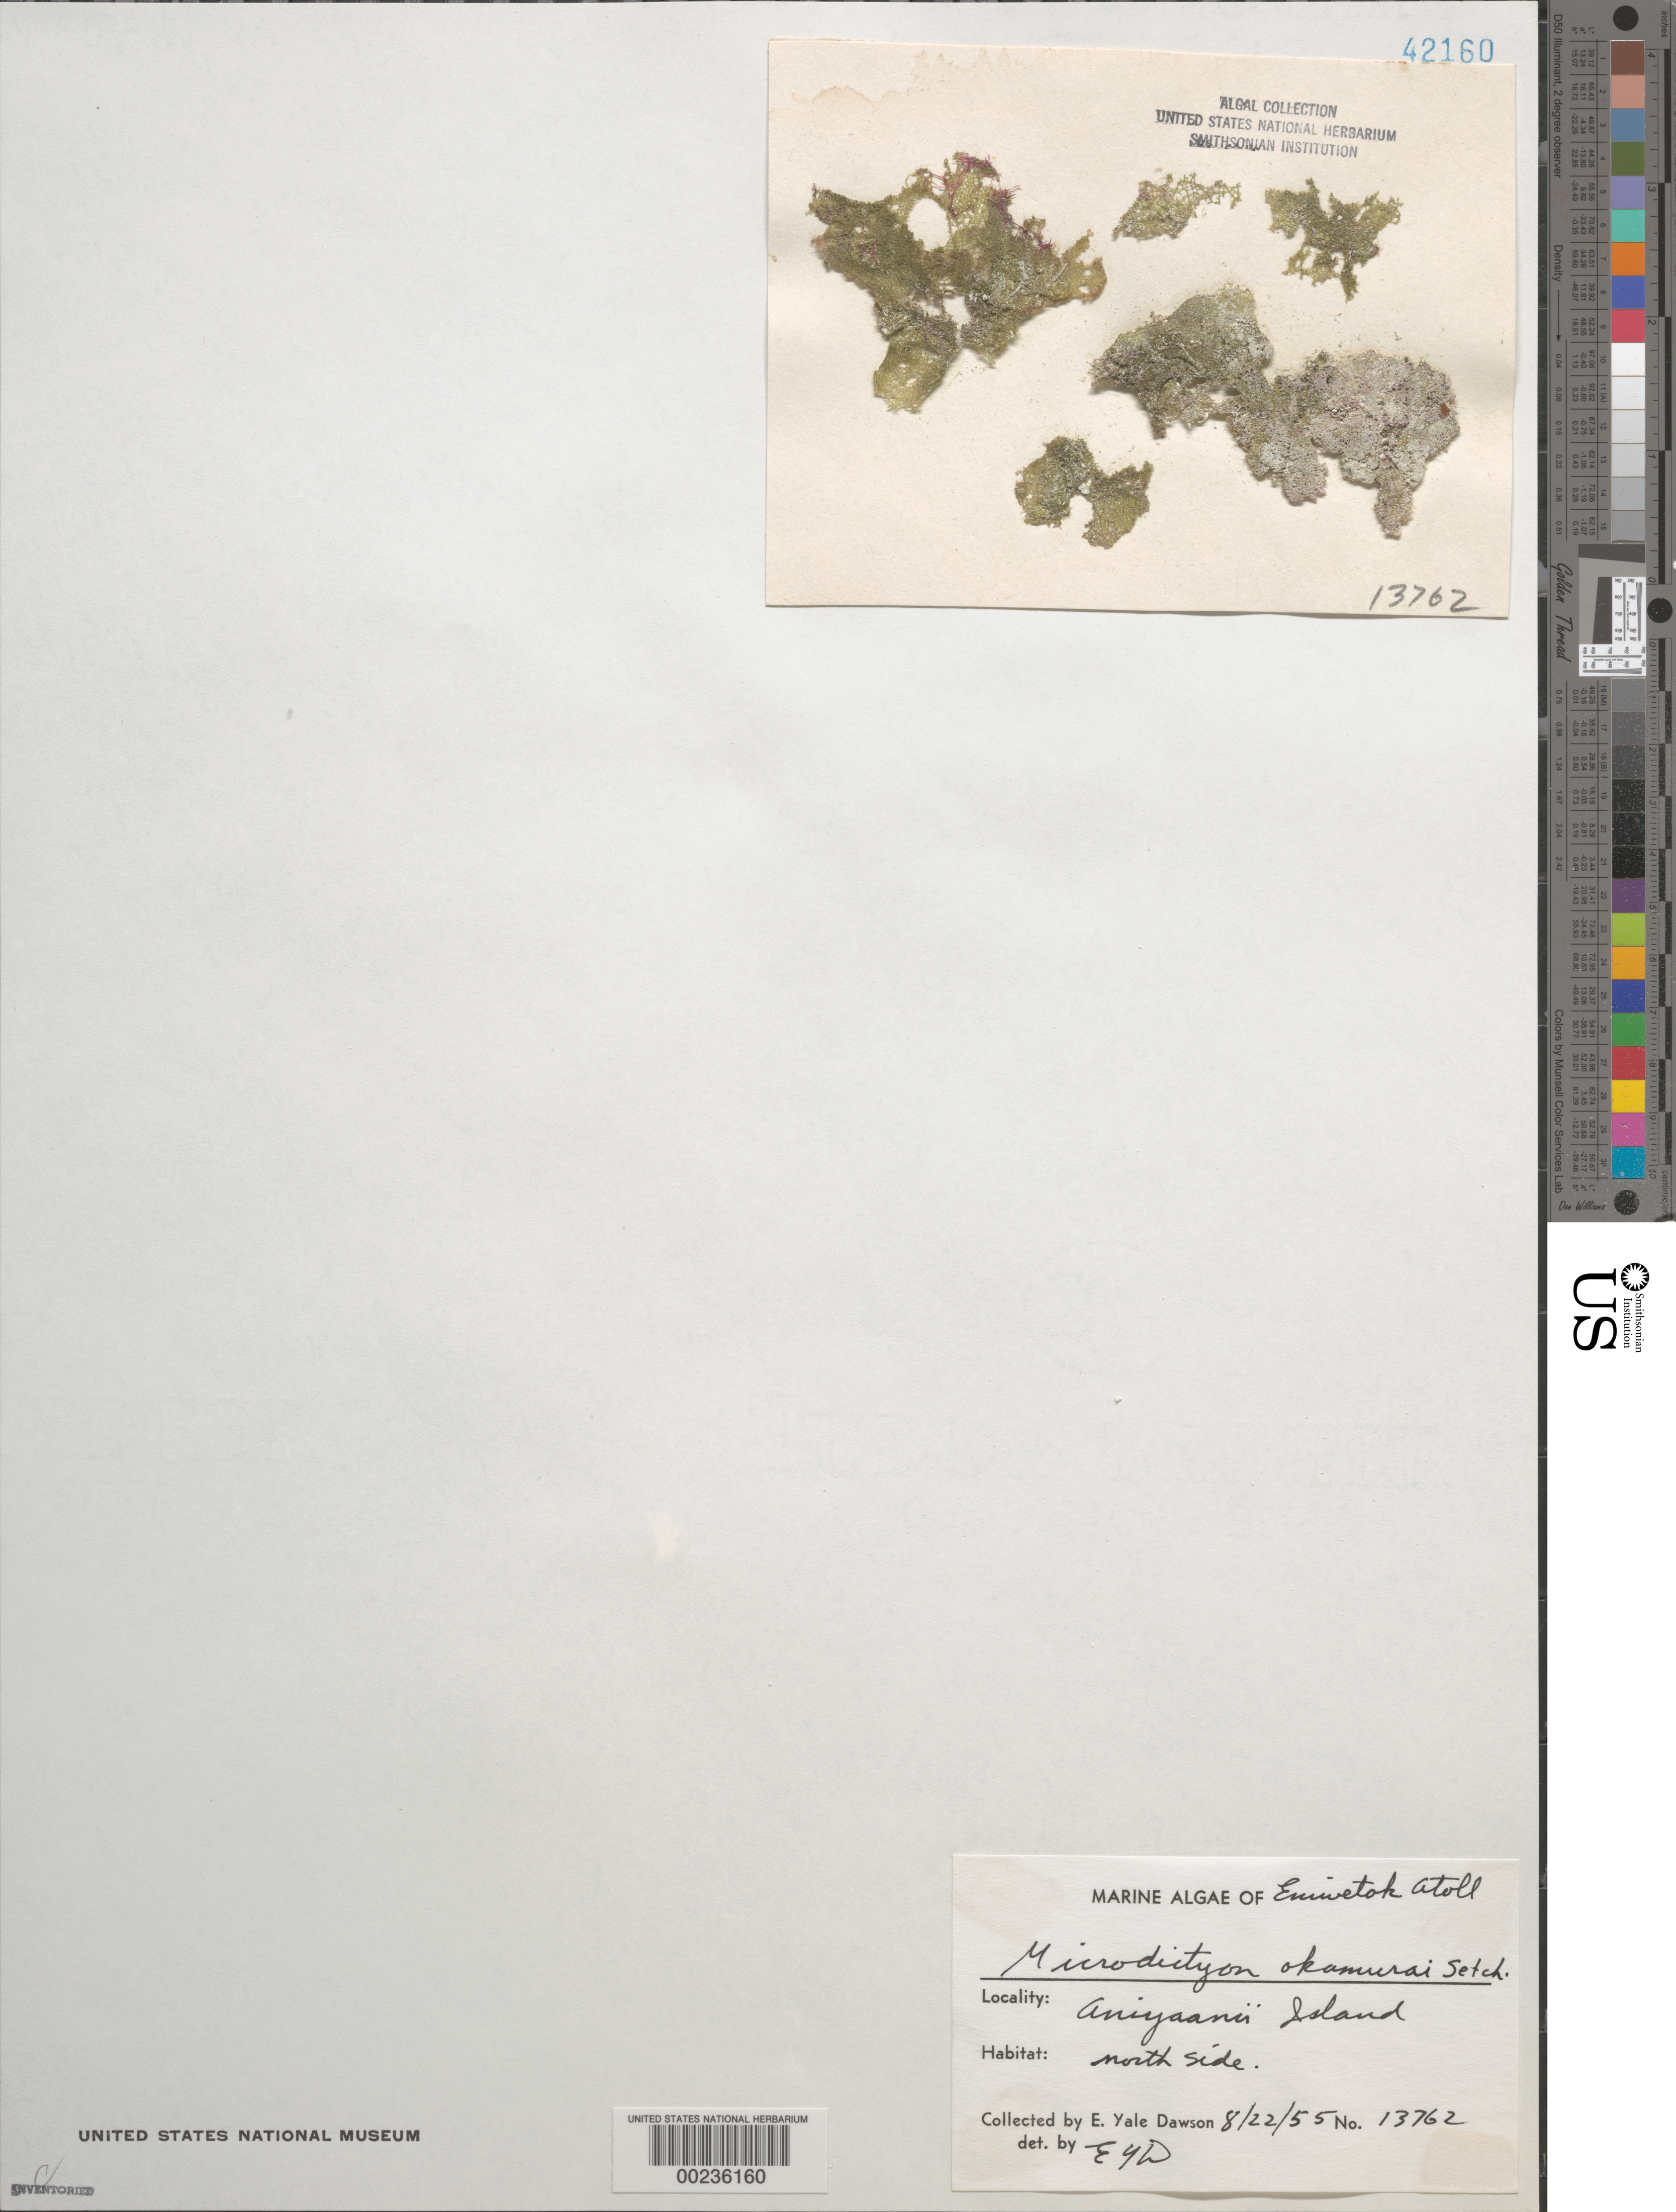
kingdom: Plantae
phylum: Chlorophyta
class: Ulvophyceae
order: Cladophorales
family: Anadyomenaceae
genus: Microdictyon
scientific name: Microdictyon okamurae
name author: Setch.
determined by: Dawson, E. Y.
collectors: E. Y. Dawson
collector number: EYD 13762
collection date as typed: August 22, 1955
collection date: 1955-08-22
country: Marshall Islands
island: Enewetak [Eniwetok] Atoll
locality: Aniyaanii Island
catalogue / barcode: US 42160